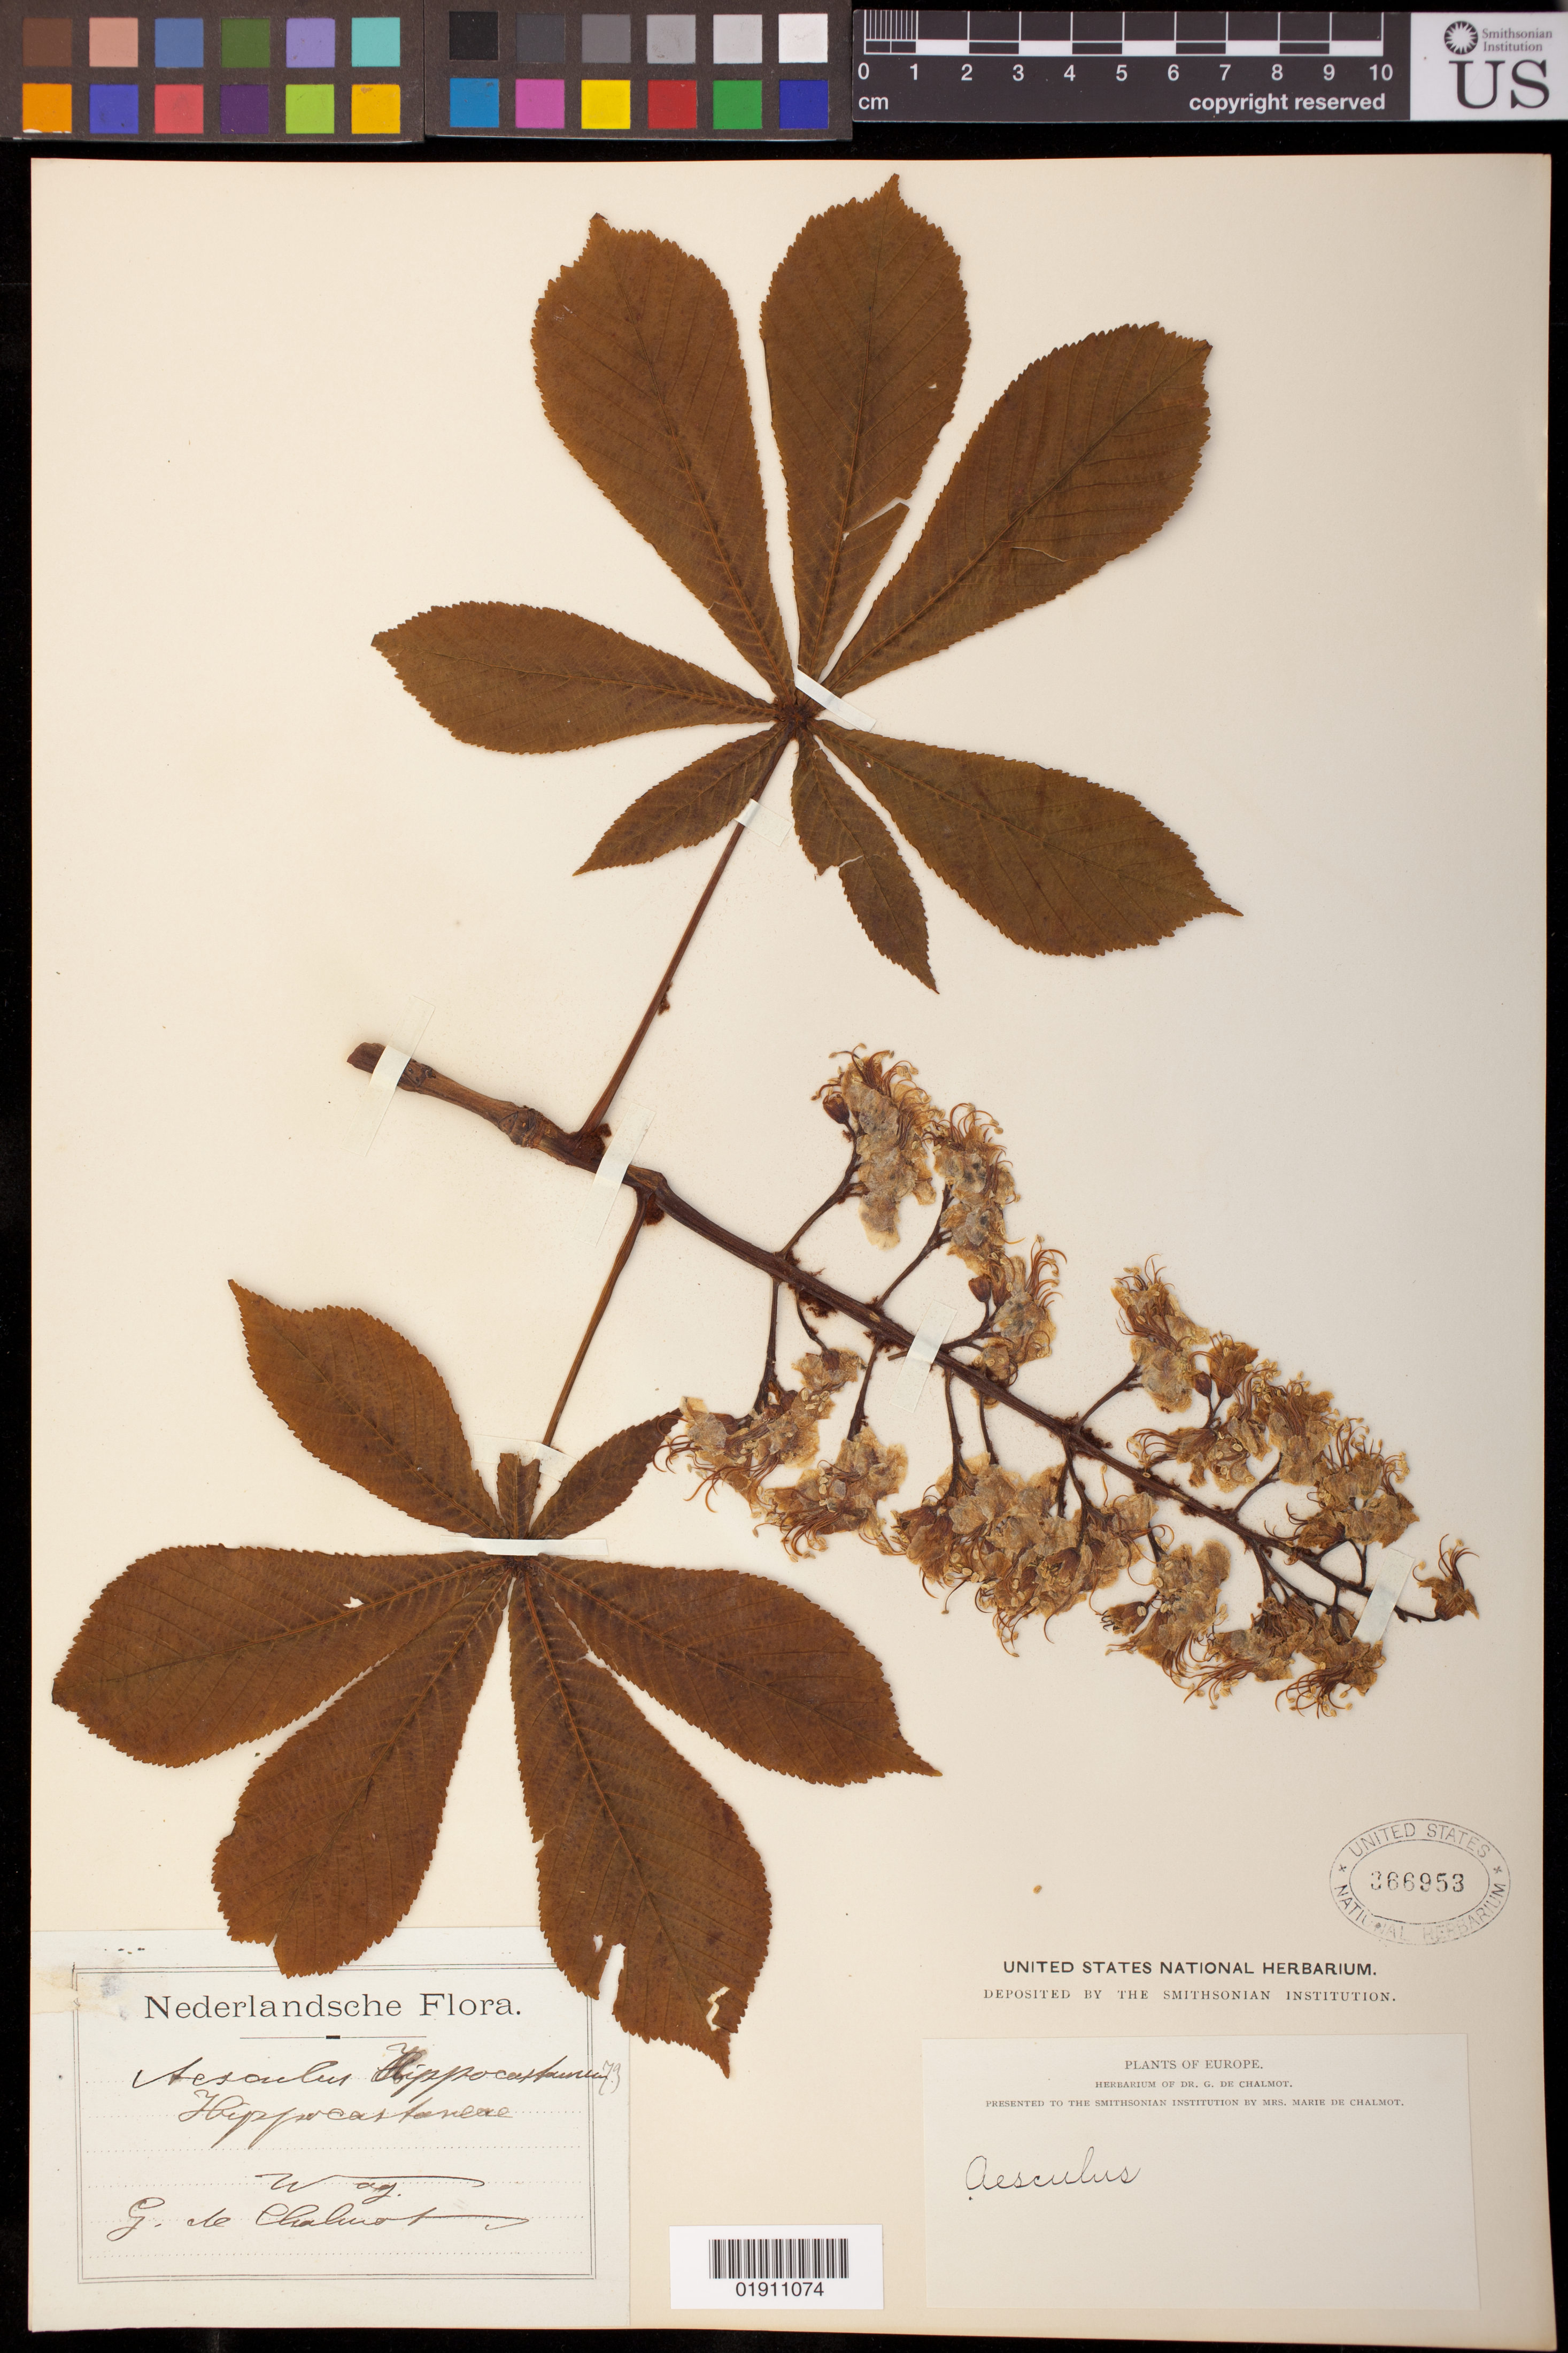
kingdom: Plantae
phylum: Tracheophyta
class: Magnoliopsida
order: Sapindales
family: Sapindaceae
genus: Aesculus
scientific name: Aesculus hippocastanum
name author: L.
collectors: G. de Chalmot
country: Netherlands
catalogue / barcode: US 366953